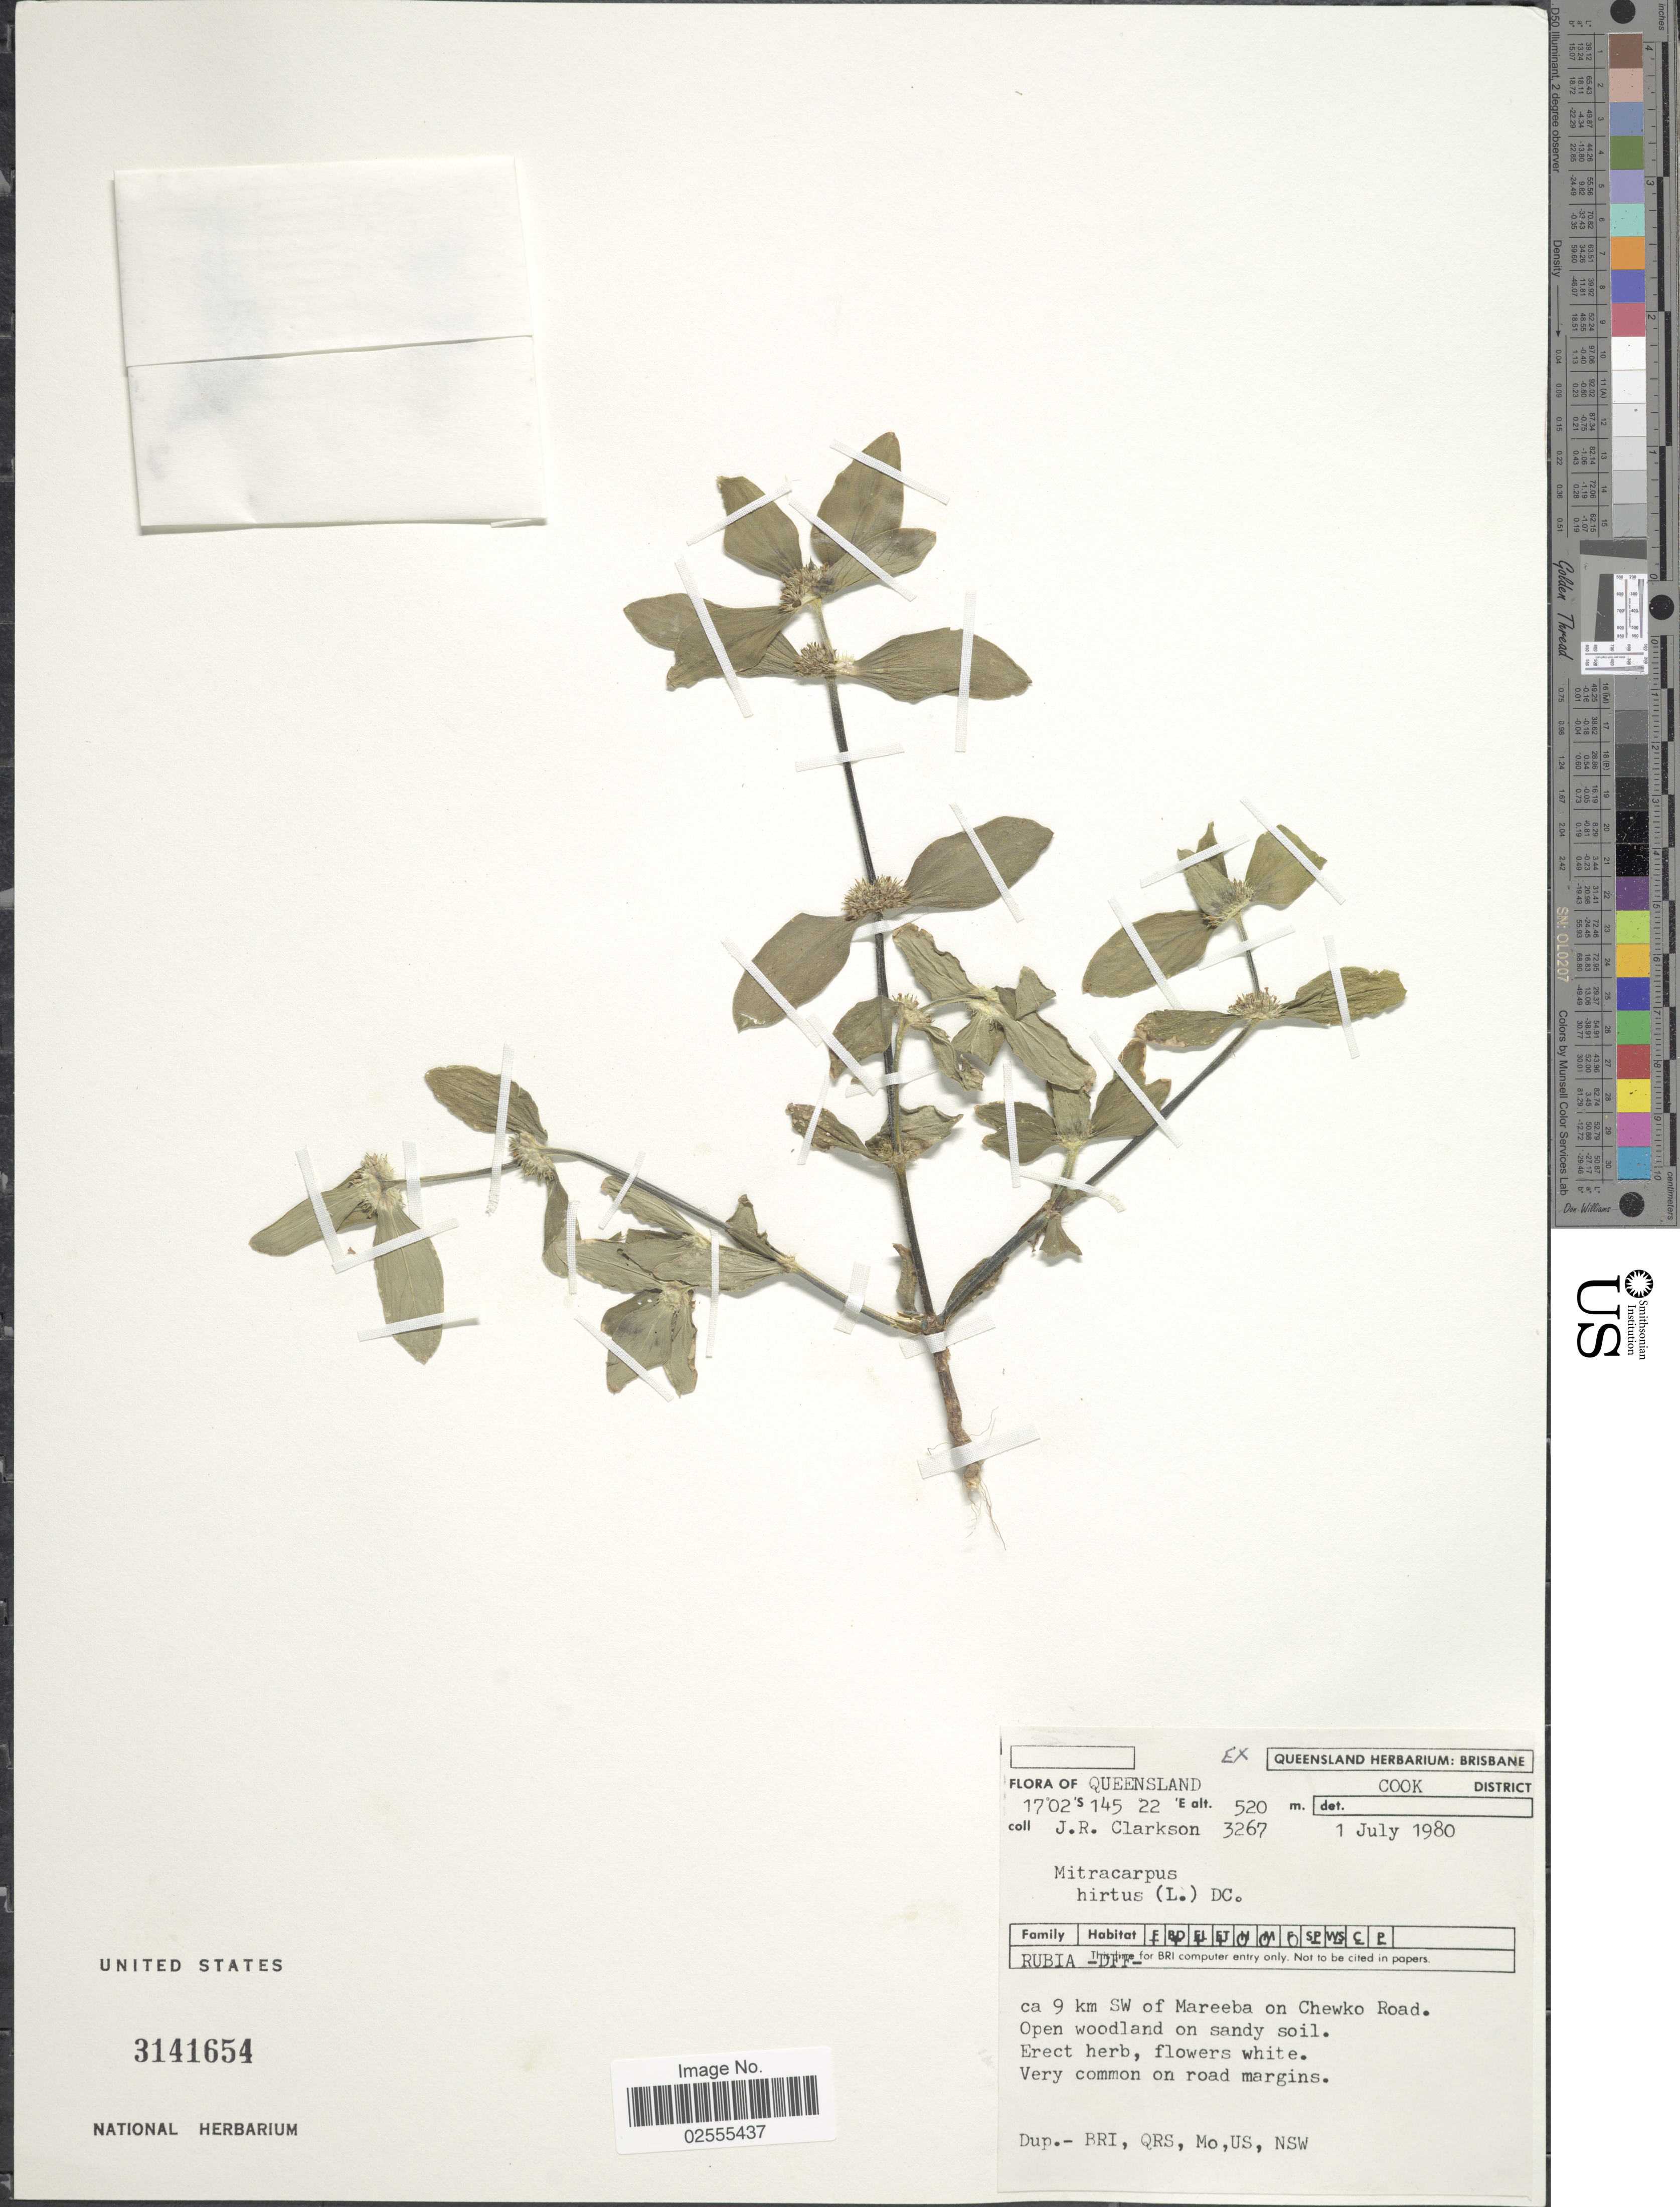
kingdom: Plantae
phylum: Tracheophyta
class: Magnoliopsida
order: Gentianales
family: Rubiaceae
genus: Mitracarpus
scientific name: Mitracarpus hirtus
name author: (L.) DC.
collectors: J. Clarkson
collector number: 3267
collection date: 1980-07-01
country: Australia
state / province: Queensland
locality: Cook District, ca 9 km SW of Mareeba on Chewko Road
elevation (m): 520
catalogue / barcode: US 3141654